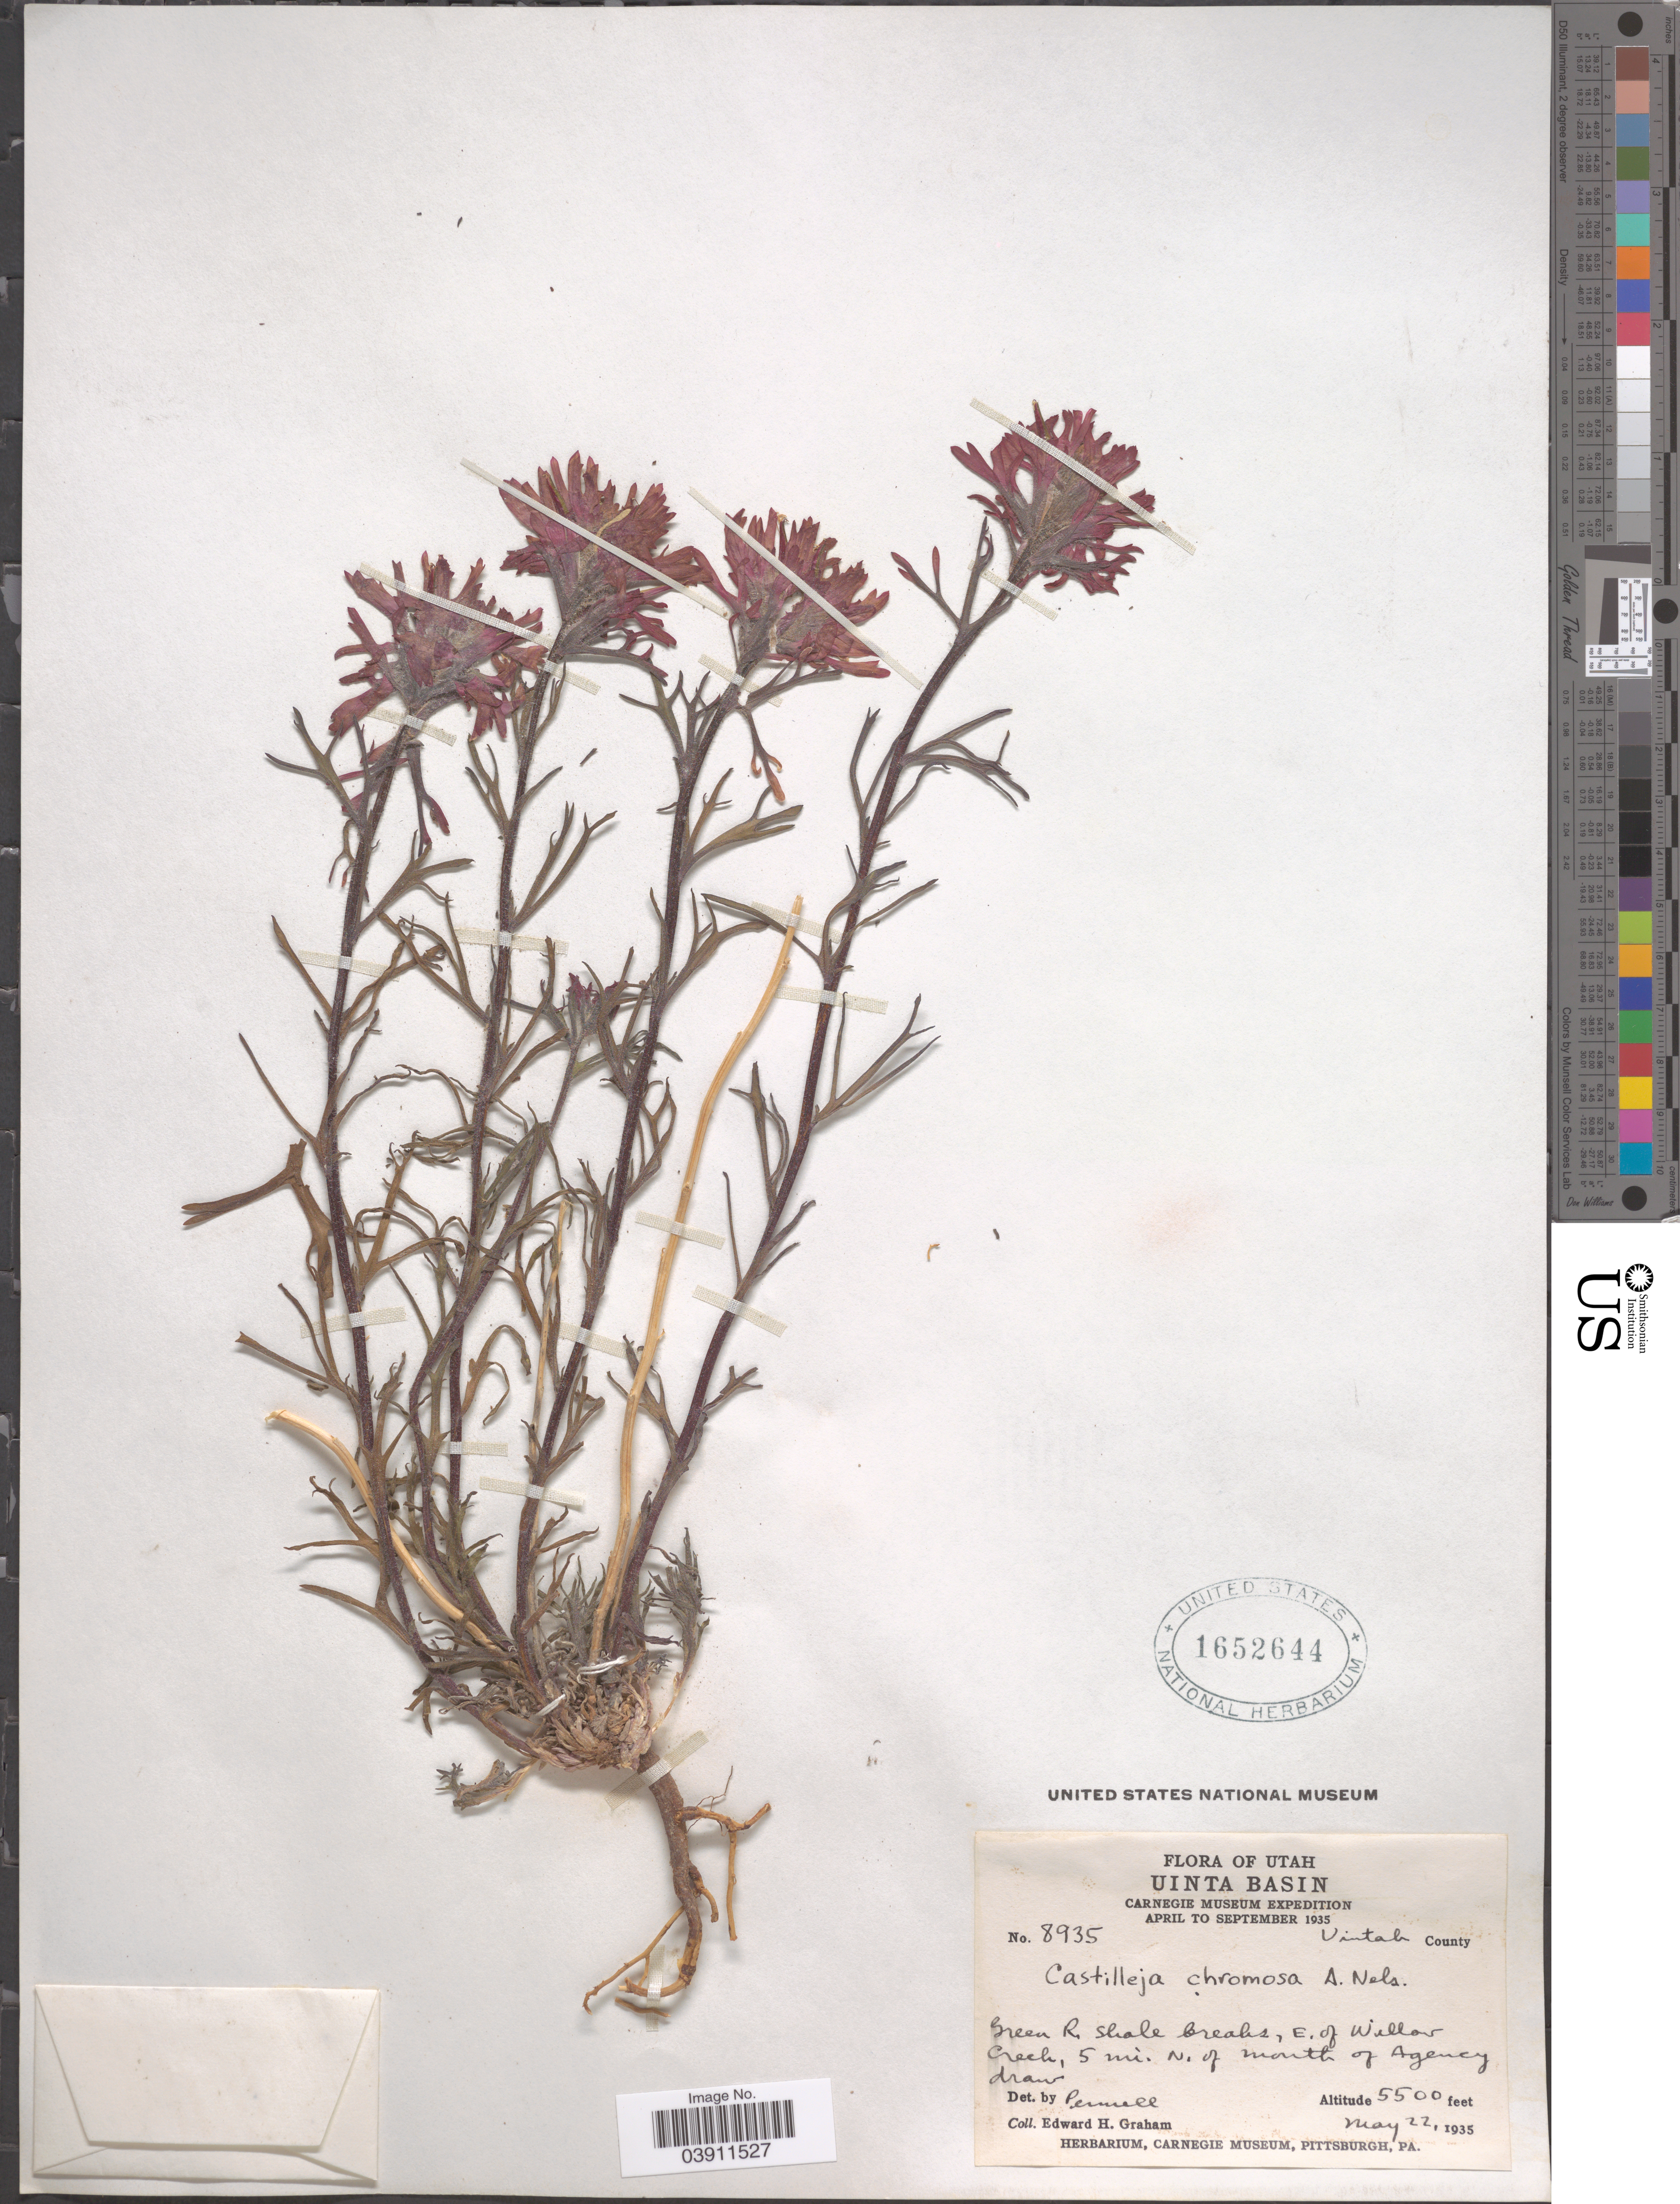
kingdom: Plantae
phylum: Tracheophyta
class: Magnoliopsida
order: Lamiales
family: Orobanchaceae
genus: Castilleja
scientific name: Castilleja chromosa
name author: A. Nelson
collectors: E. H. Graham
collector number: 8935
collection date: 1935-05-22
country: United States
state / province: Utah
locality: Uinta Basin. Uintah County. Green R. shale breaks, E. of Willow Creek, 5 mi. N. of mouth of Agency draw.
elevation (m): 1676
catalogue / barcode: US 1652644